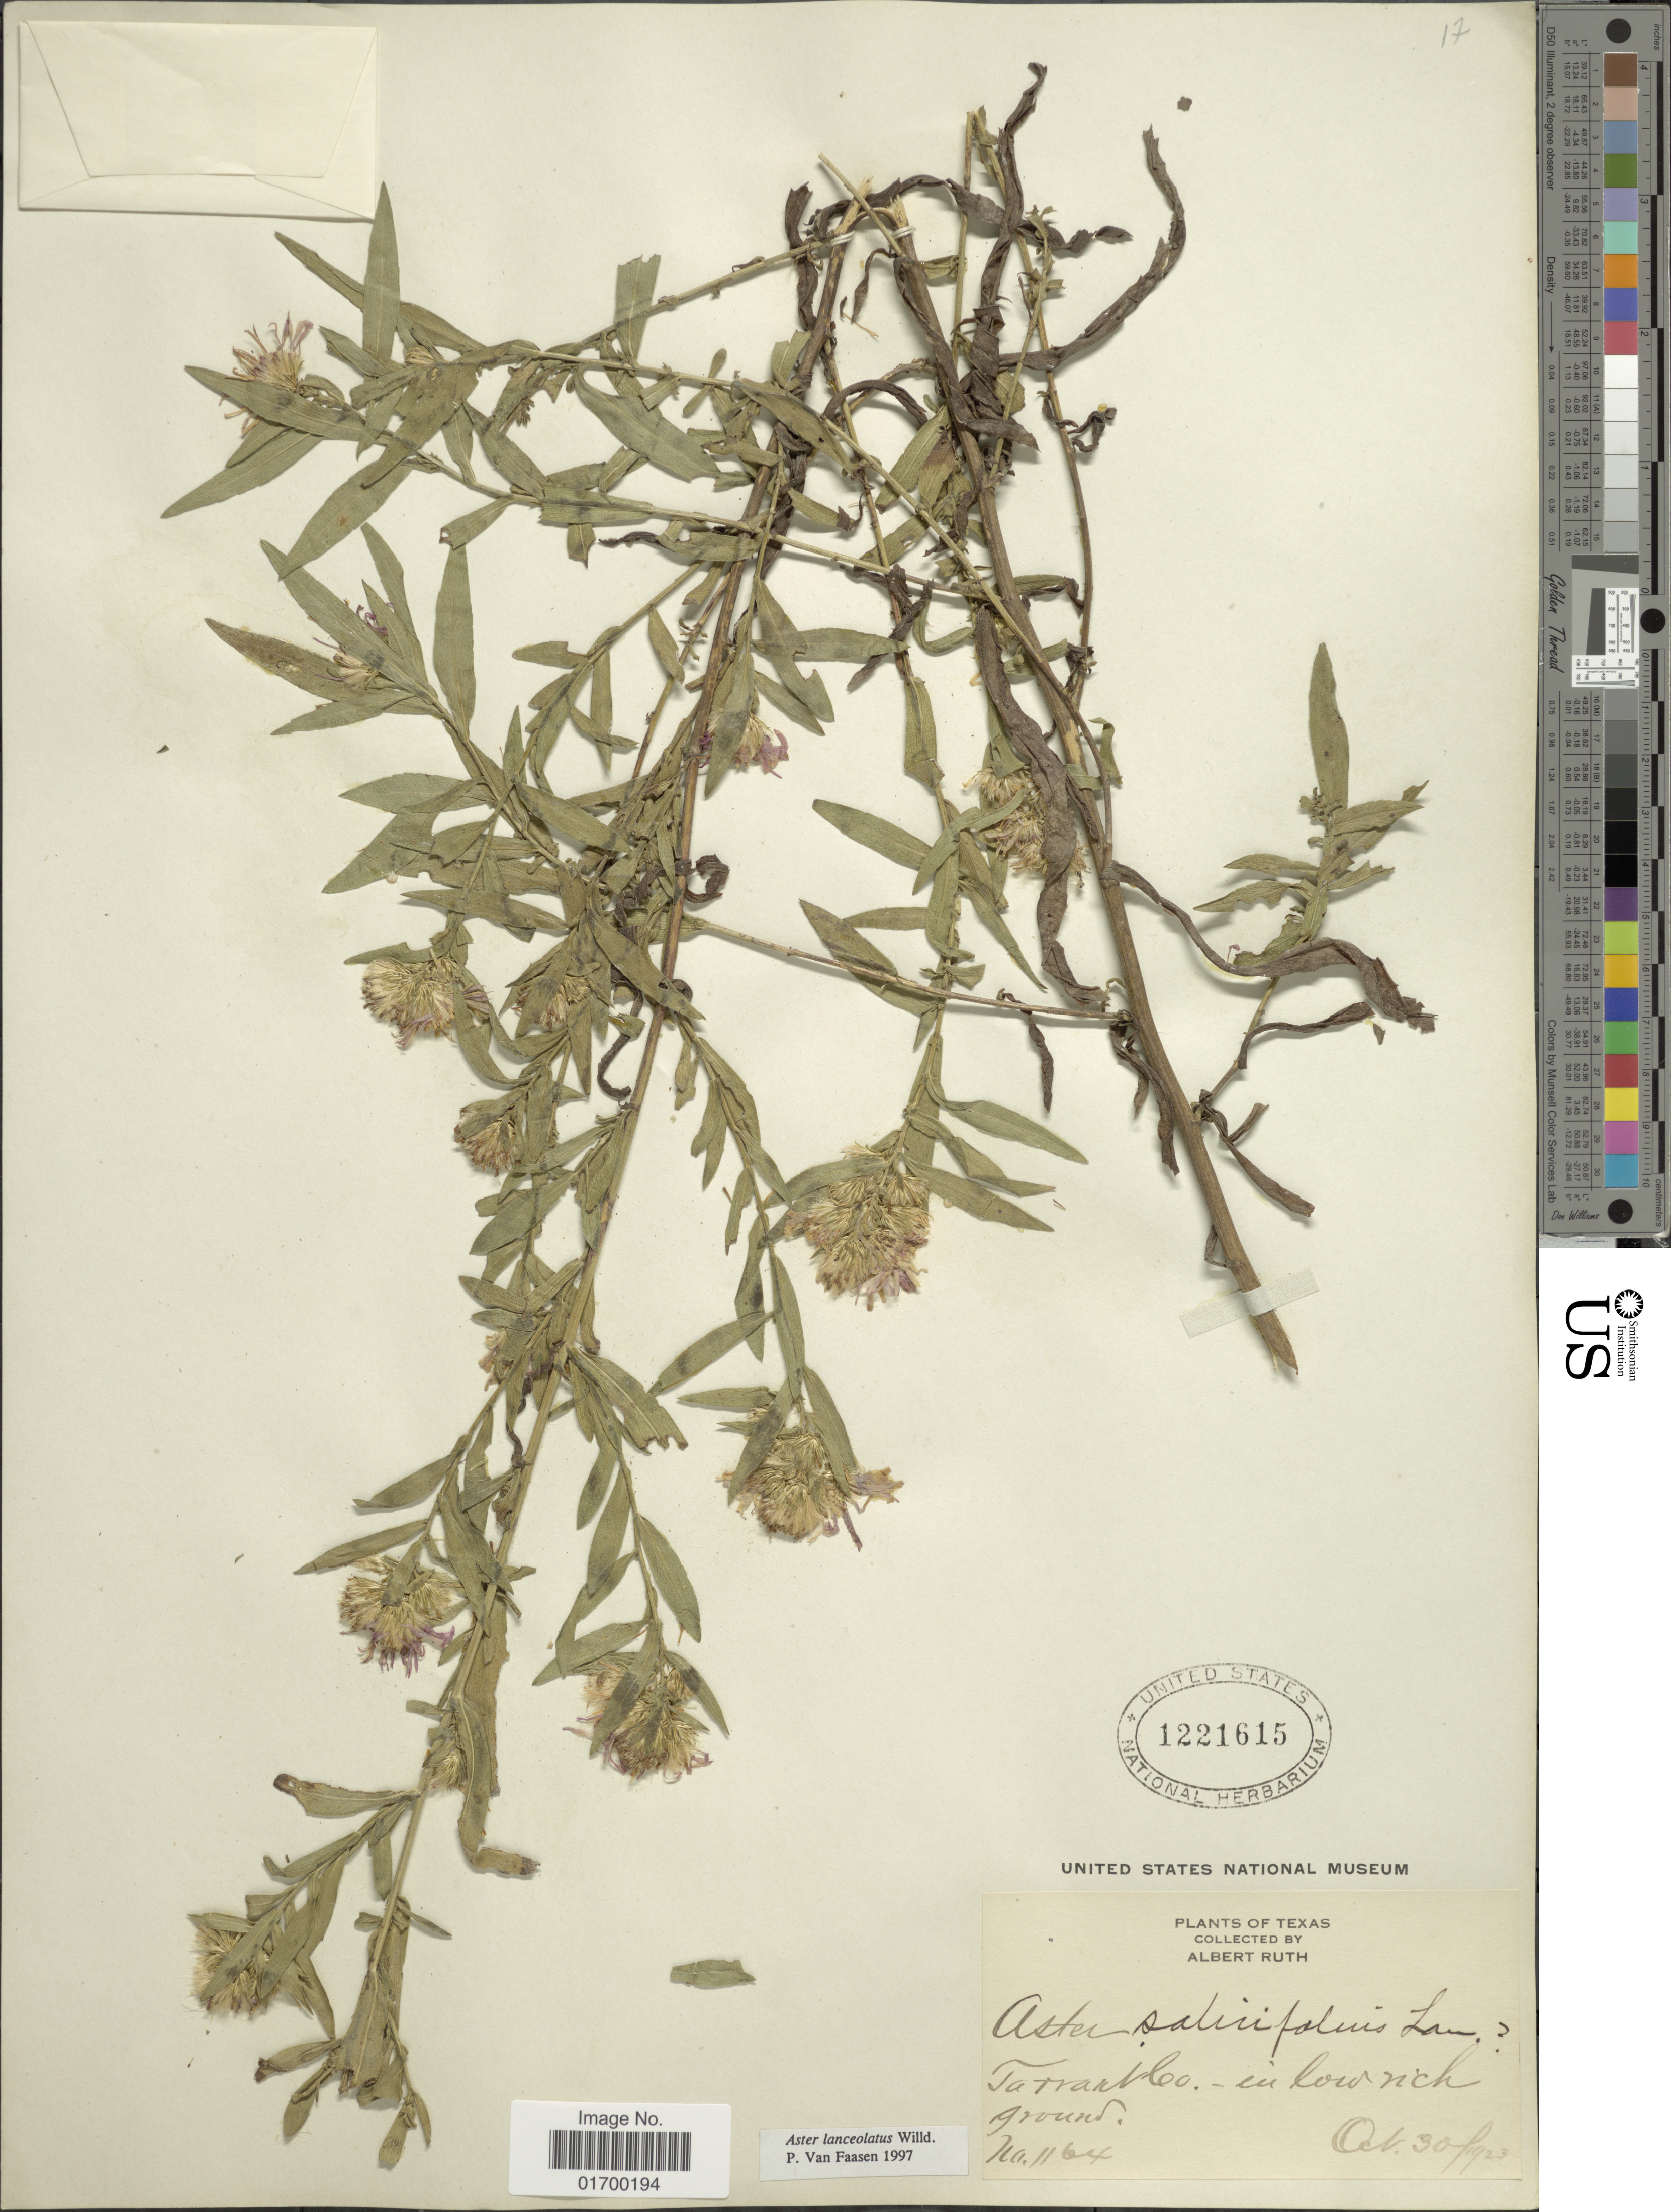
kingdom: Plantae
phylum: Tracheophyta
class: Magnoliopsida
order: Asterales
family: Asteraceae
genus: Symphyotrichum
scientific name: Symphyotrichum lanceolatum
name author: (Willd.) G.L. Nesom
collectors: A. Ruth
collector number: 1164*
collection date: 1923-10-30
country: United States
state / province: Texas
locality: Tarrant Co.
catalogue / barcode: US 1221615